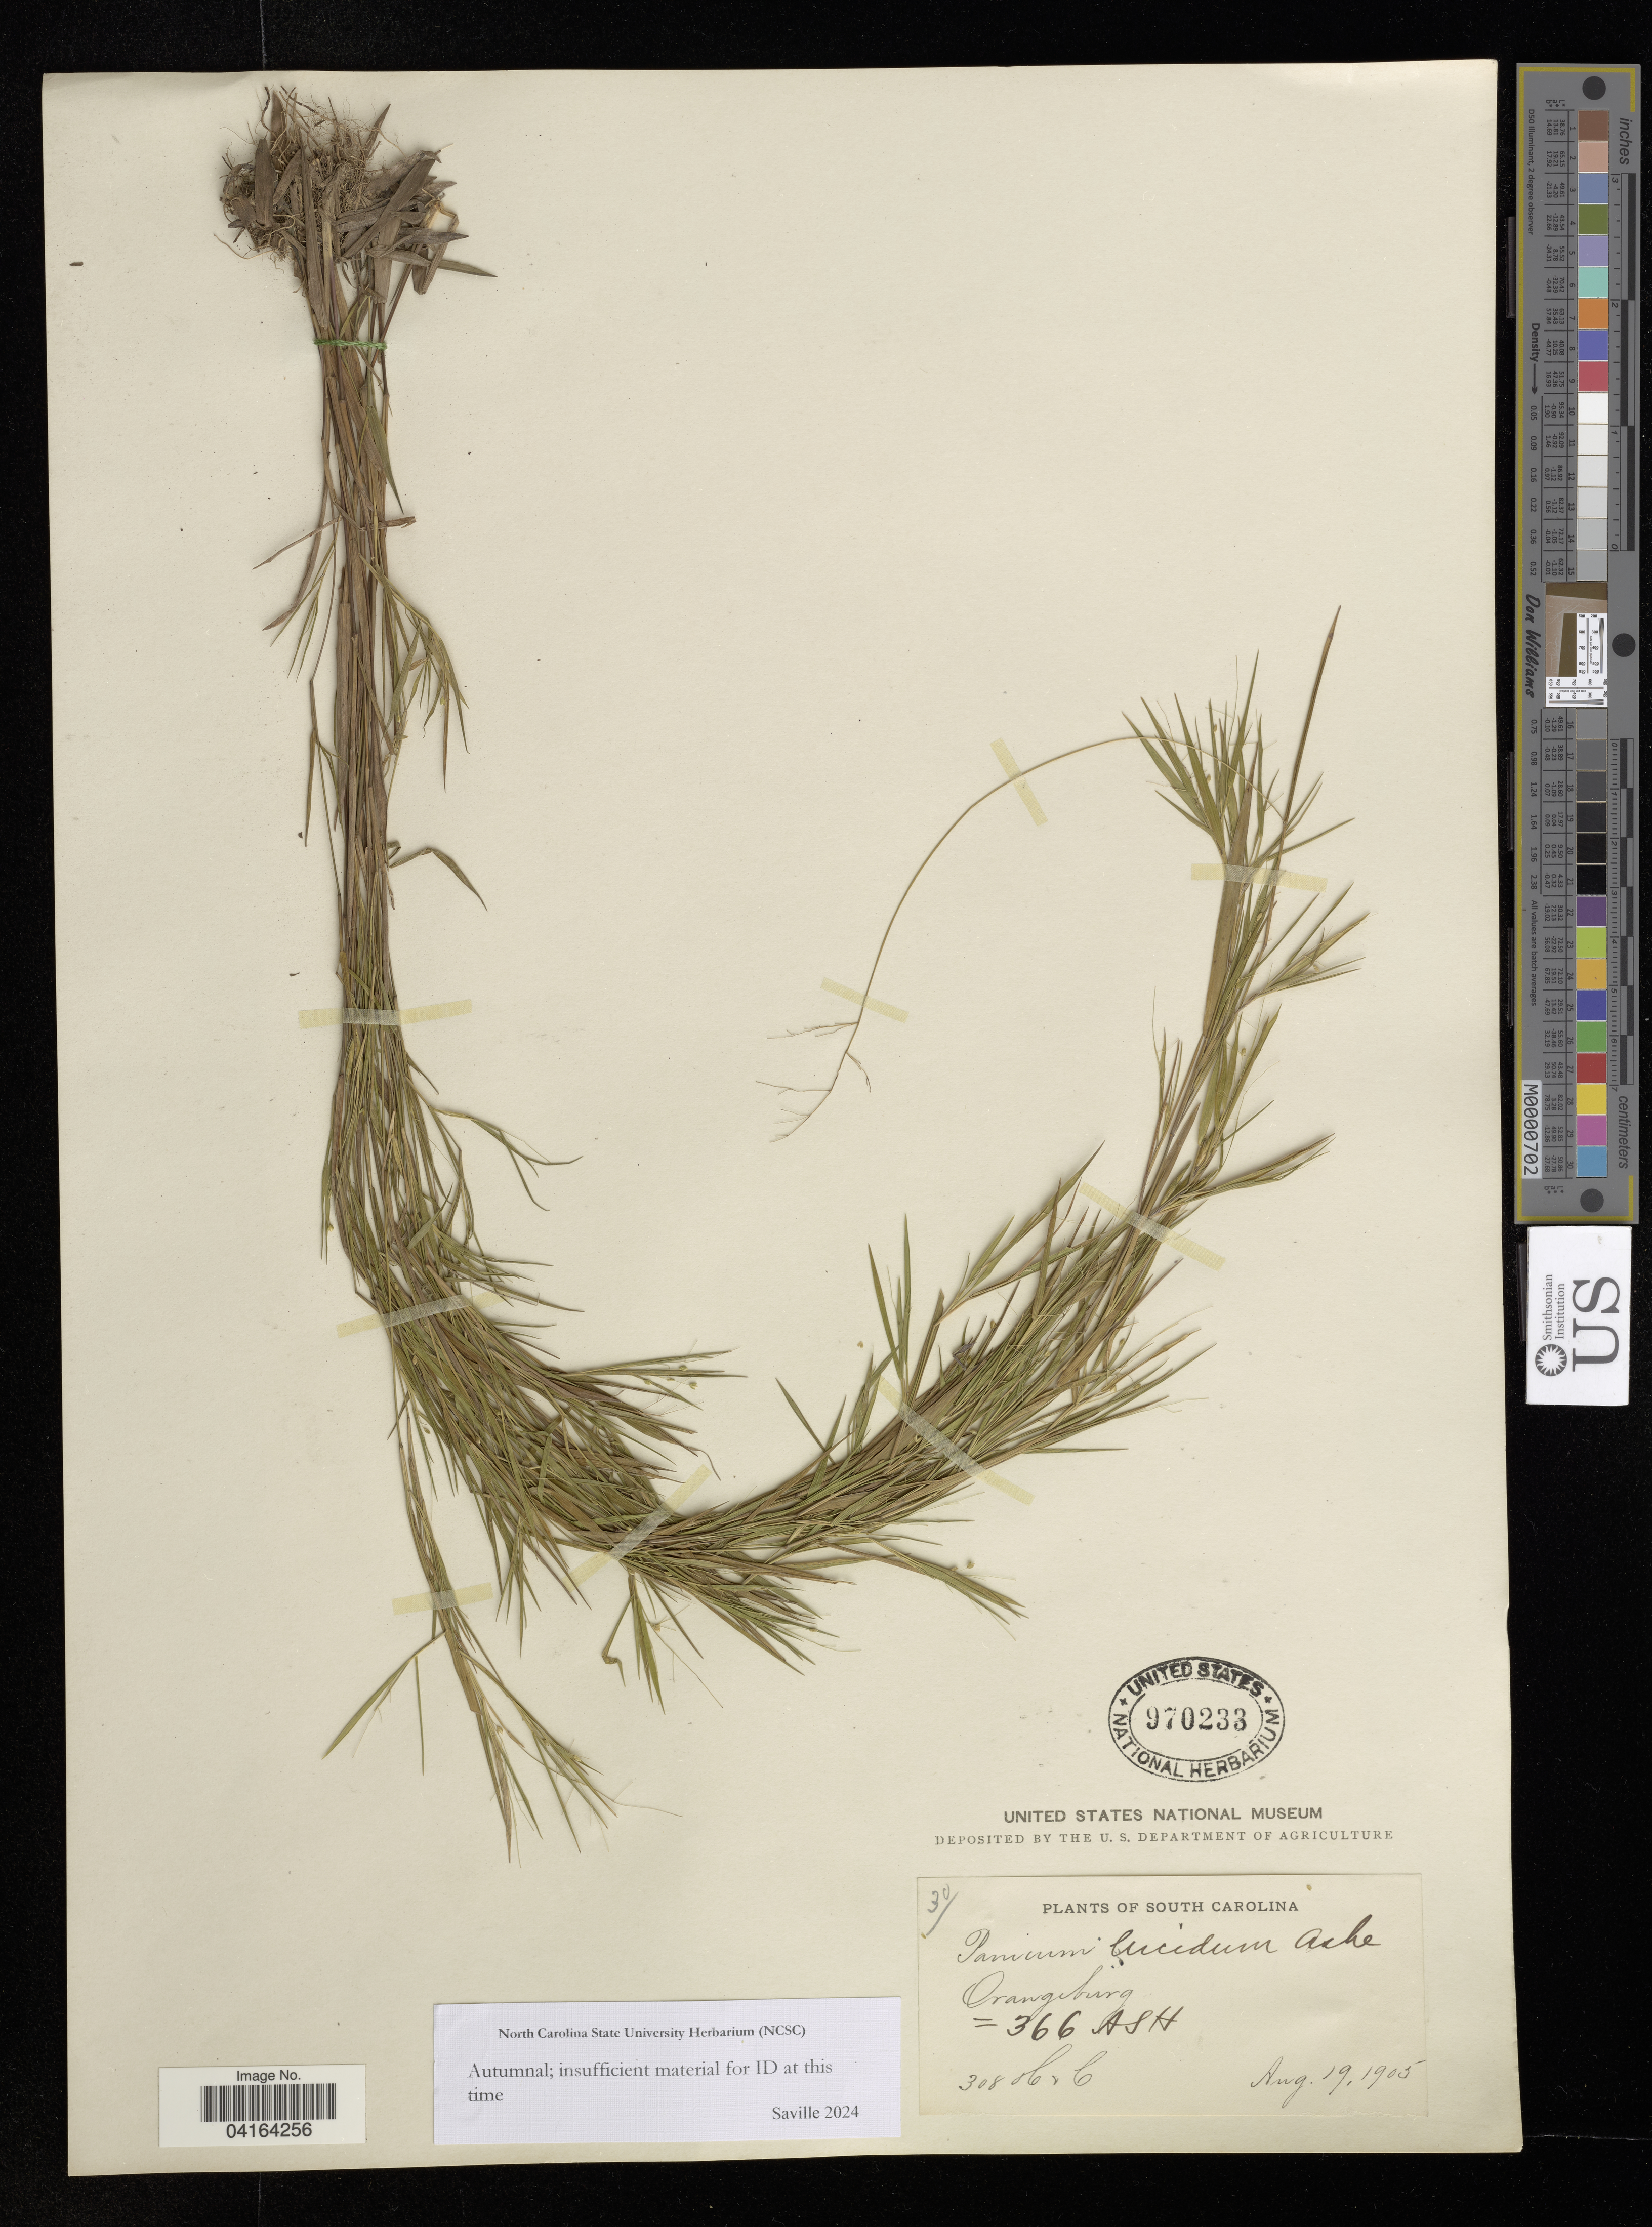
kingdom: Plantae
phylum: Tracheophyta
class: Liliopsida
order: Poales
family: Poaceae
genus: Panicum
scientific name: Panicum lucidum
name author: Ashe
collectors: A. Hitchcock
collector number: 308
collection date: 1905-08-19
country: United States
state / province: South Carolina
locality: Orangeburg.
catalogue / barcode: US 970233